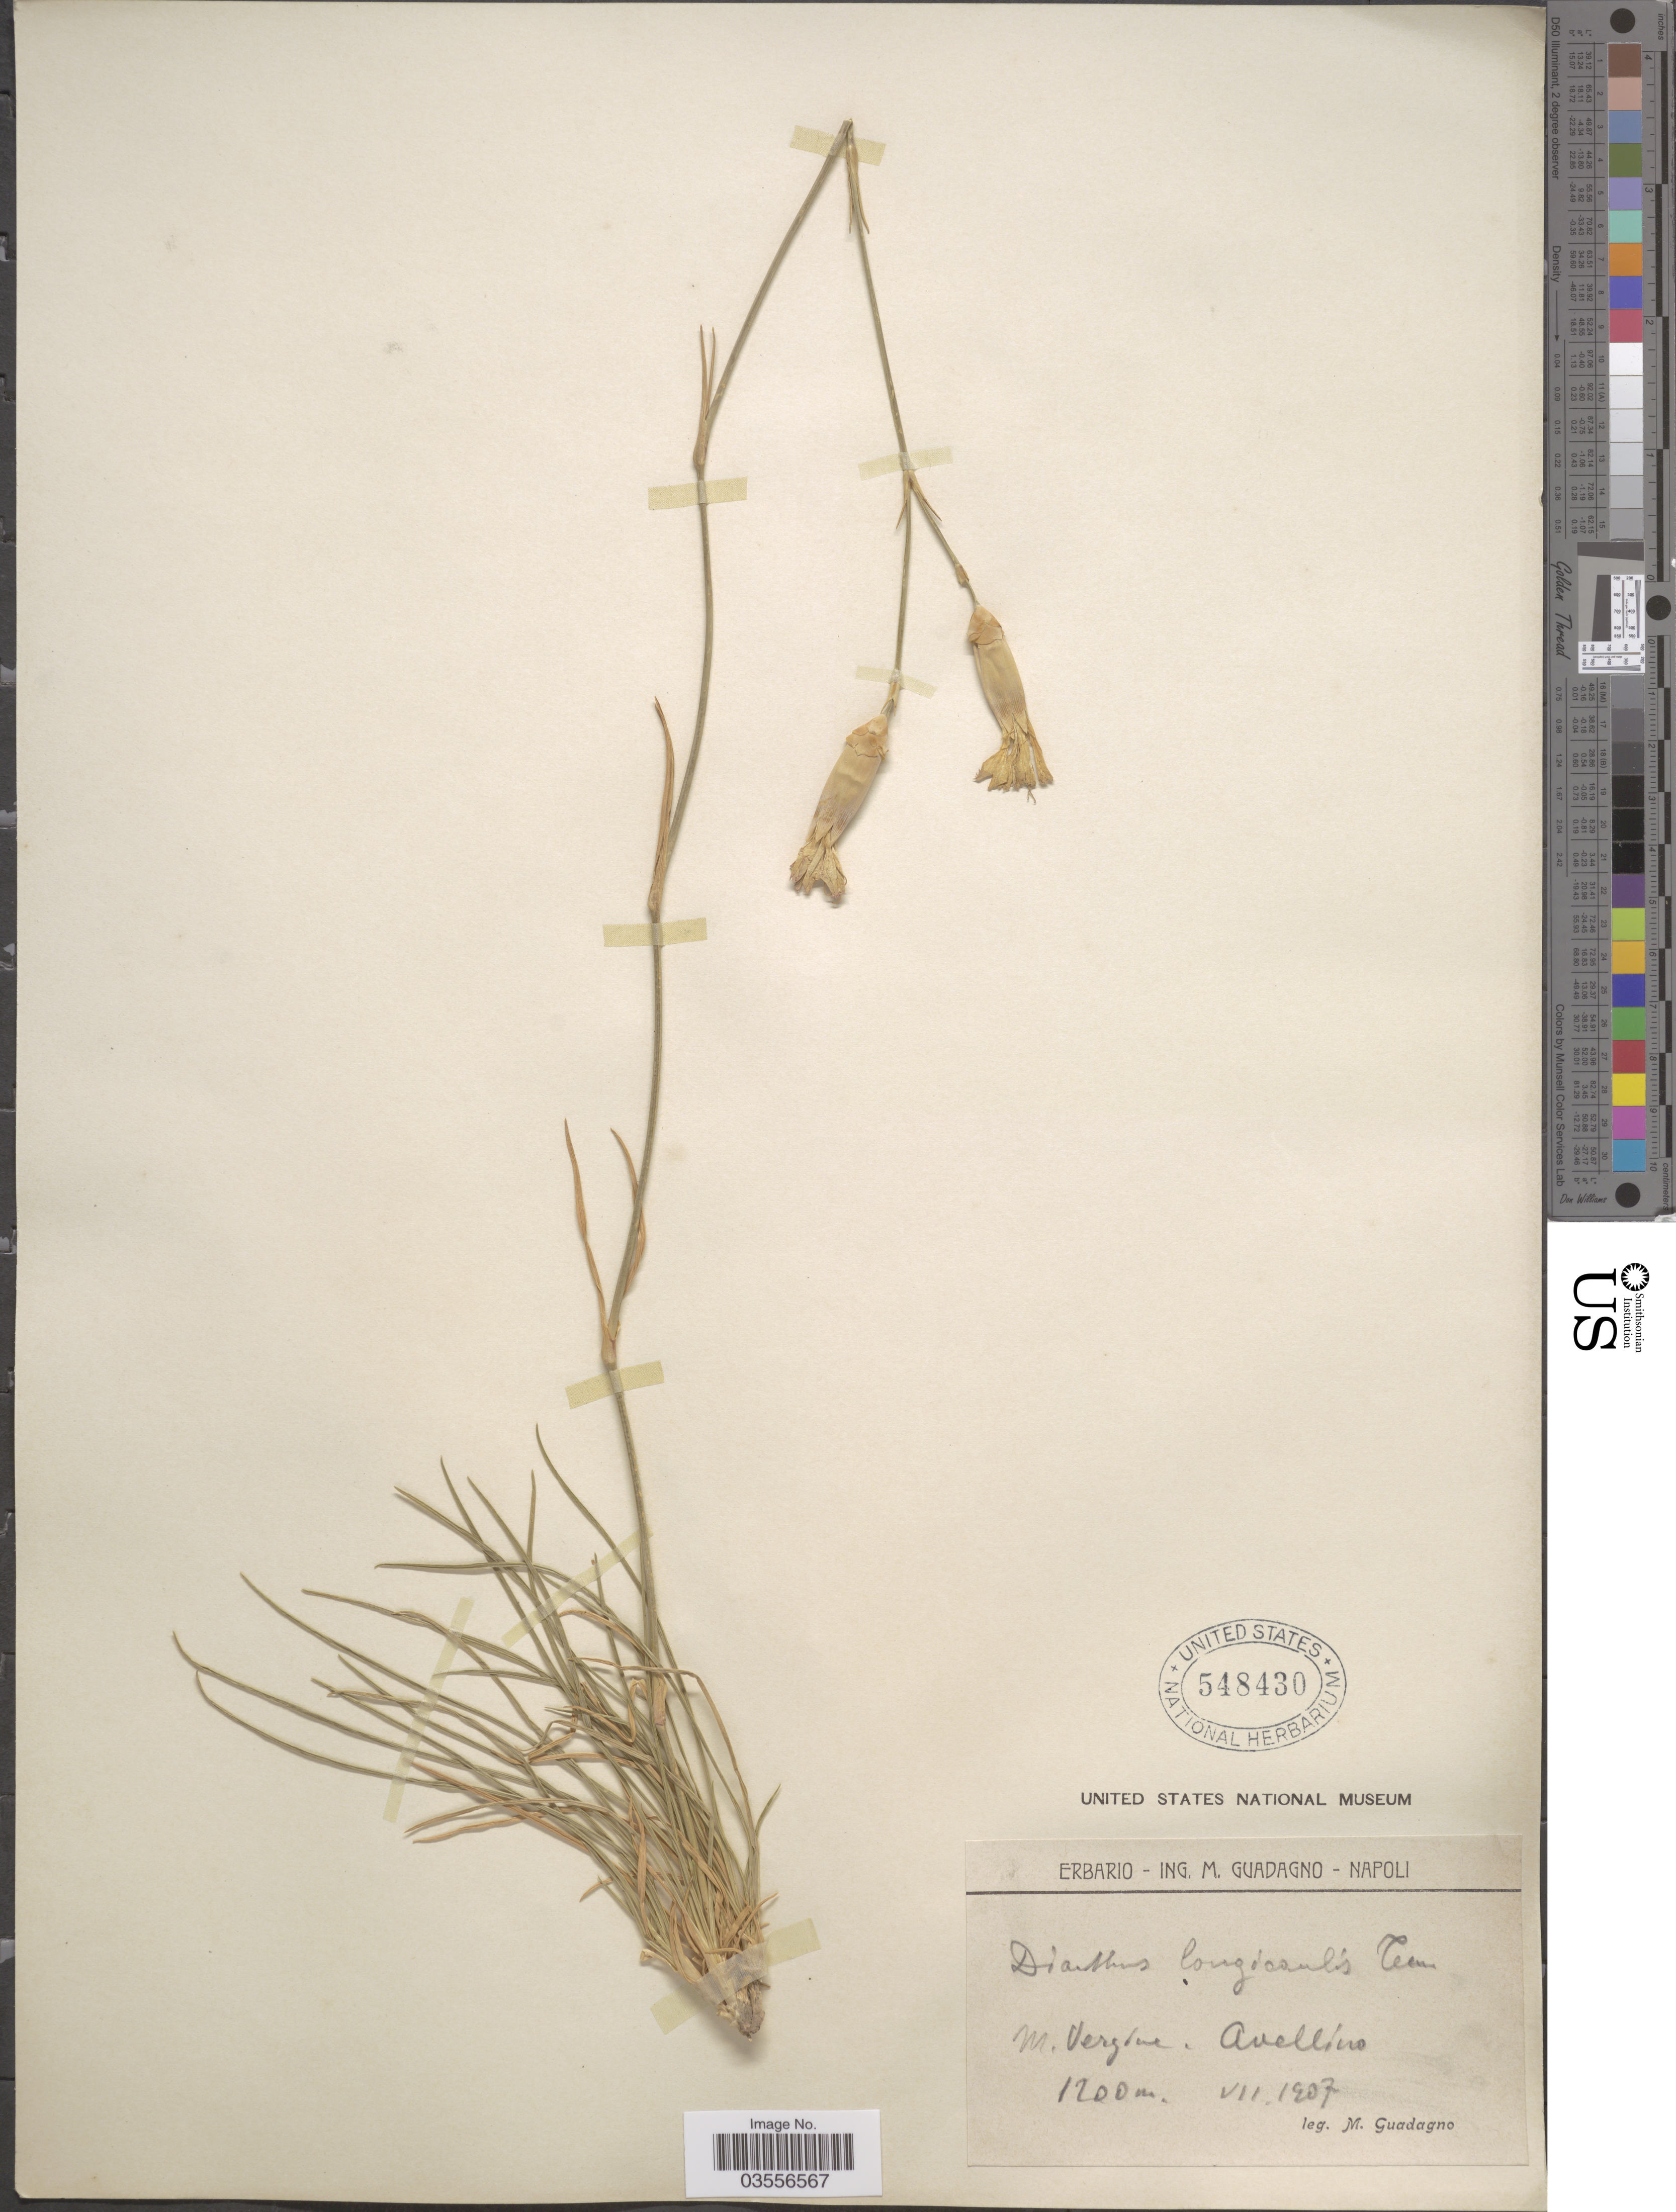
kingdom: Plantae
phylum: Tracheophyta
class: Magnoliopsida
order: Caryophyllales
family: Caryophyllaceae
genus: Dianthus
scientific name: Dianthus longicaulis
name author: Ten.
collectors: M. Guadagno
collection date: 1907-07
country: Italy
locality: M. Vergine. Avellino.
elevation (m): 1200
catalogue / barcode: US 548430